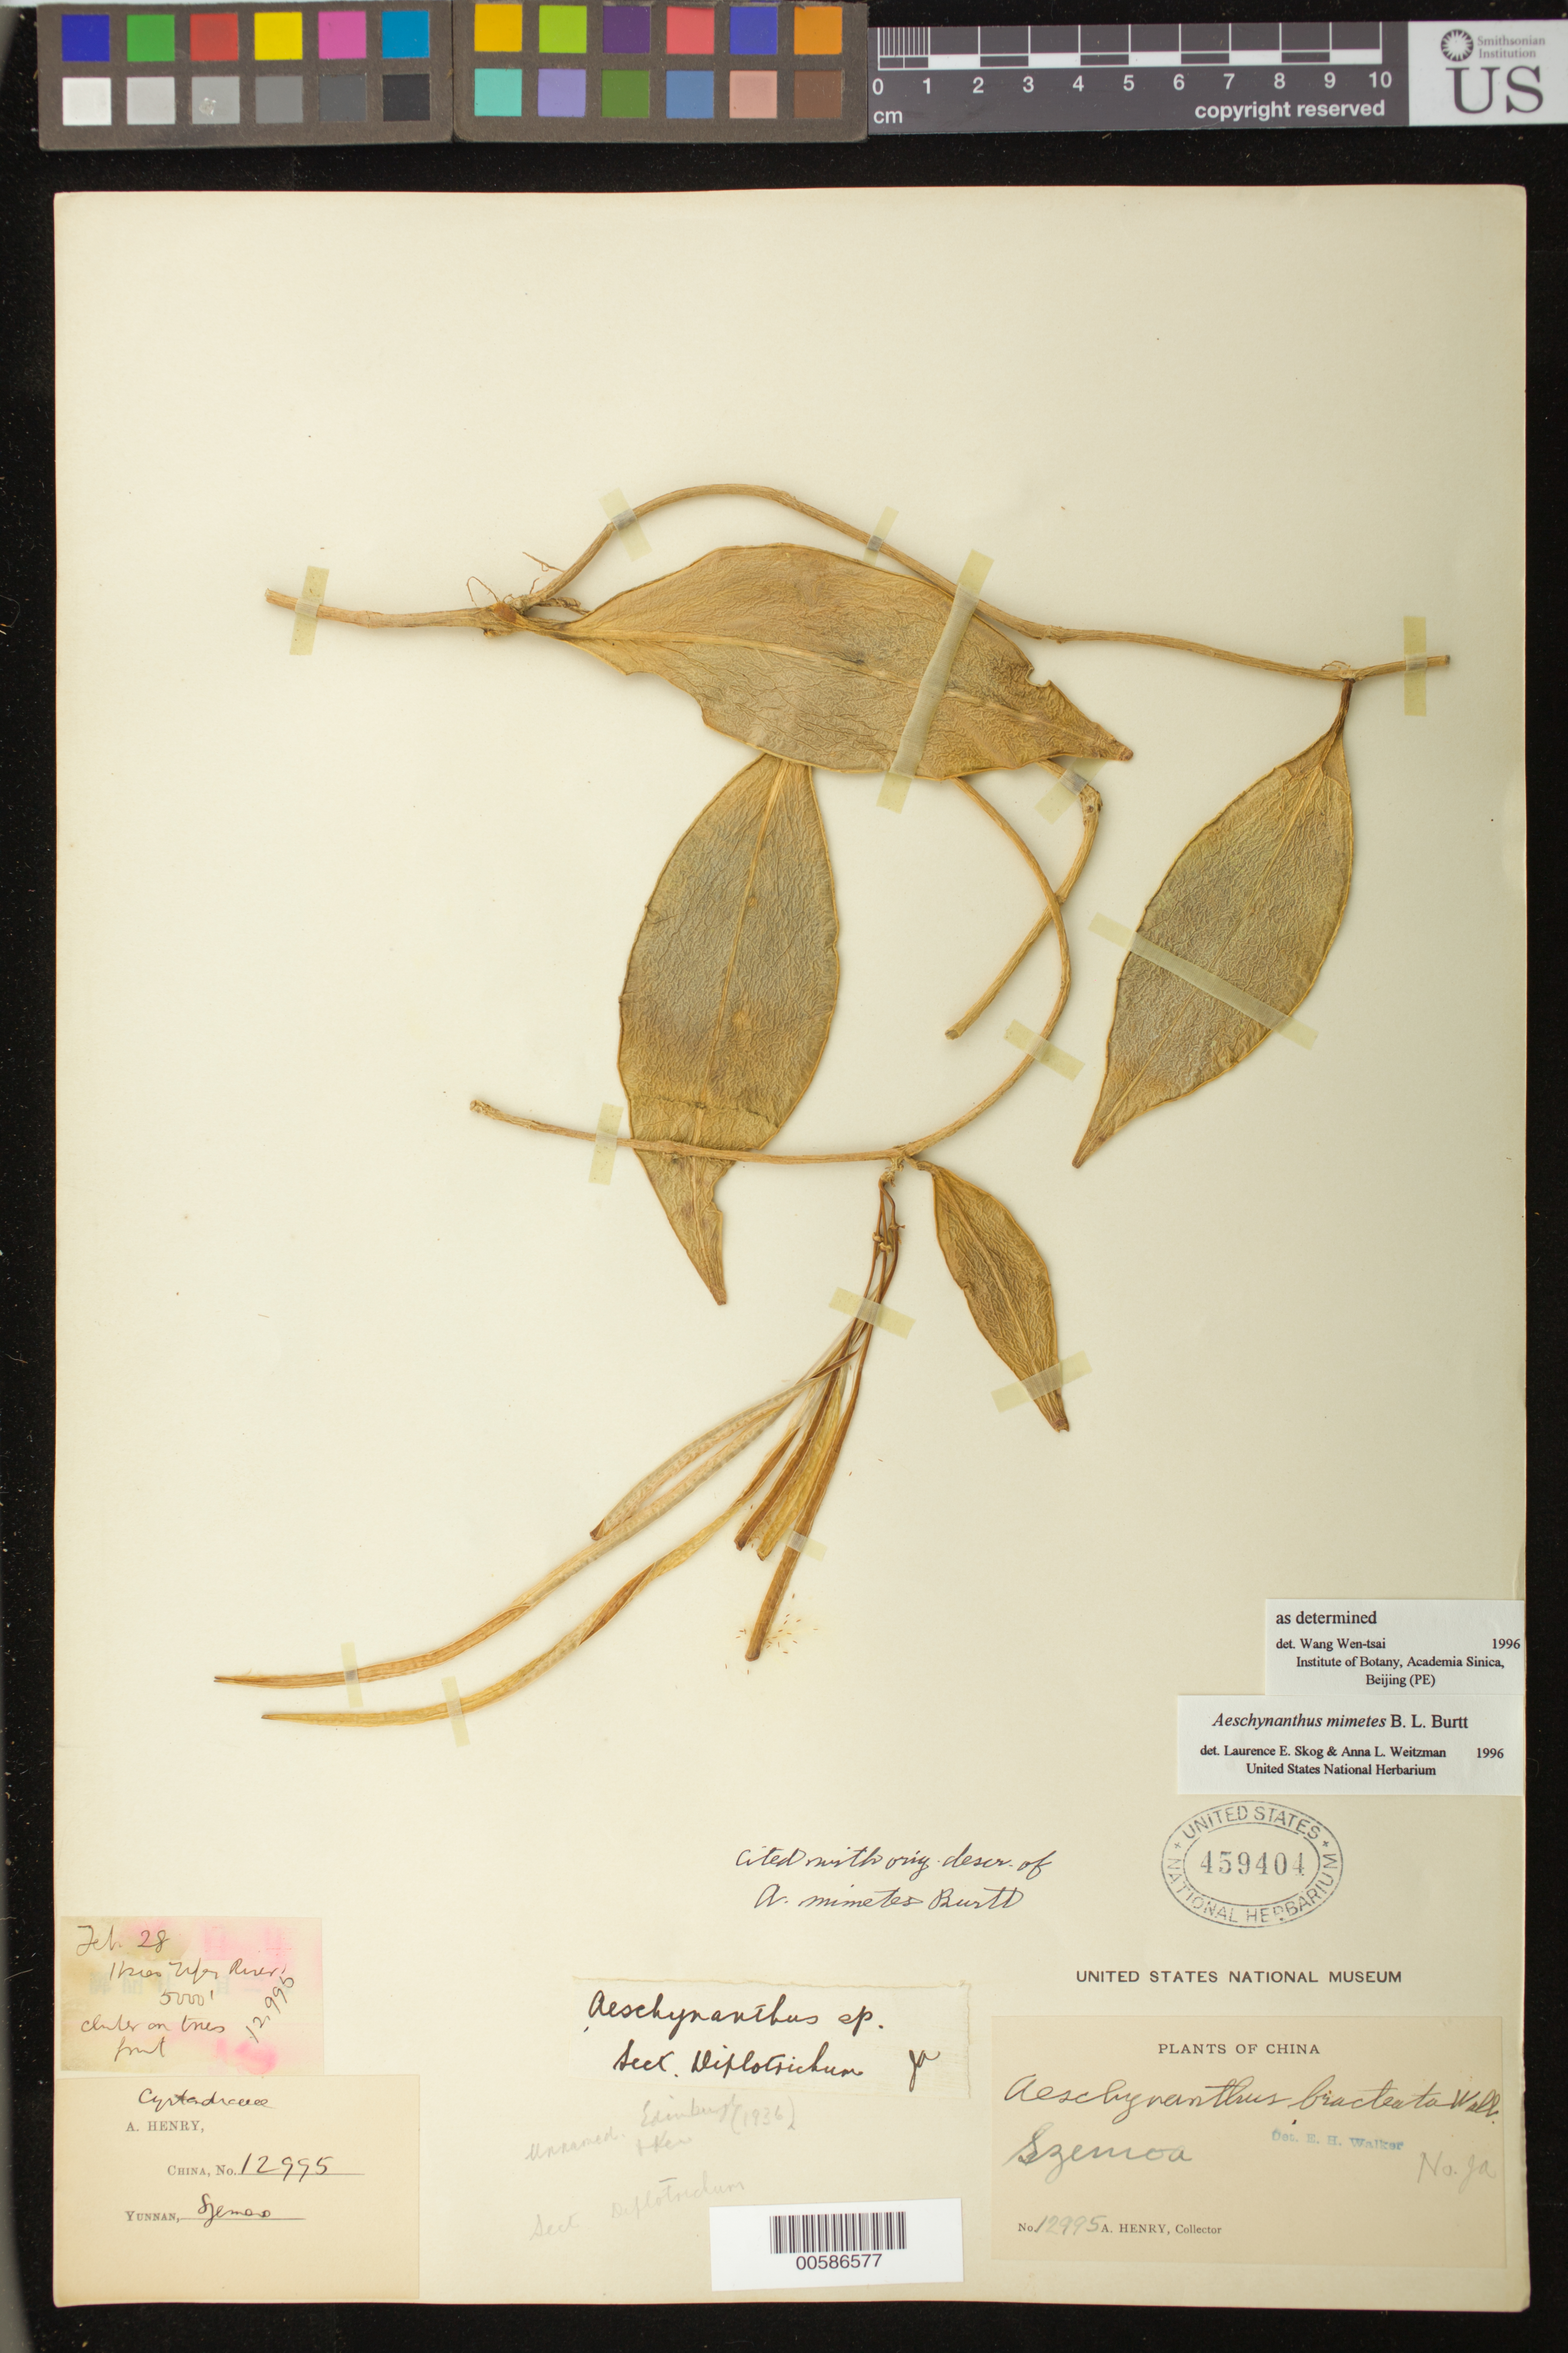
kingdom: Plantae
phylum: Tracheophyta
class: Magnoliopsida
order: Lamiales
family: Gesneriaceae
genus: Aeschynanthus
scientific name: Aeschynanthus mimetes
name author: B.L. Burtt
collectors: A. Henry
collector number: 12995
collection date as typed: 28 Feb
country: China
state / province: Yunnan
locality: Szemoa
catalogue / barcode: US 459404